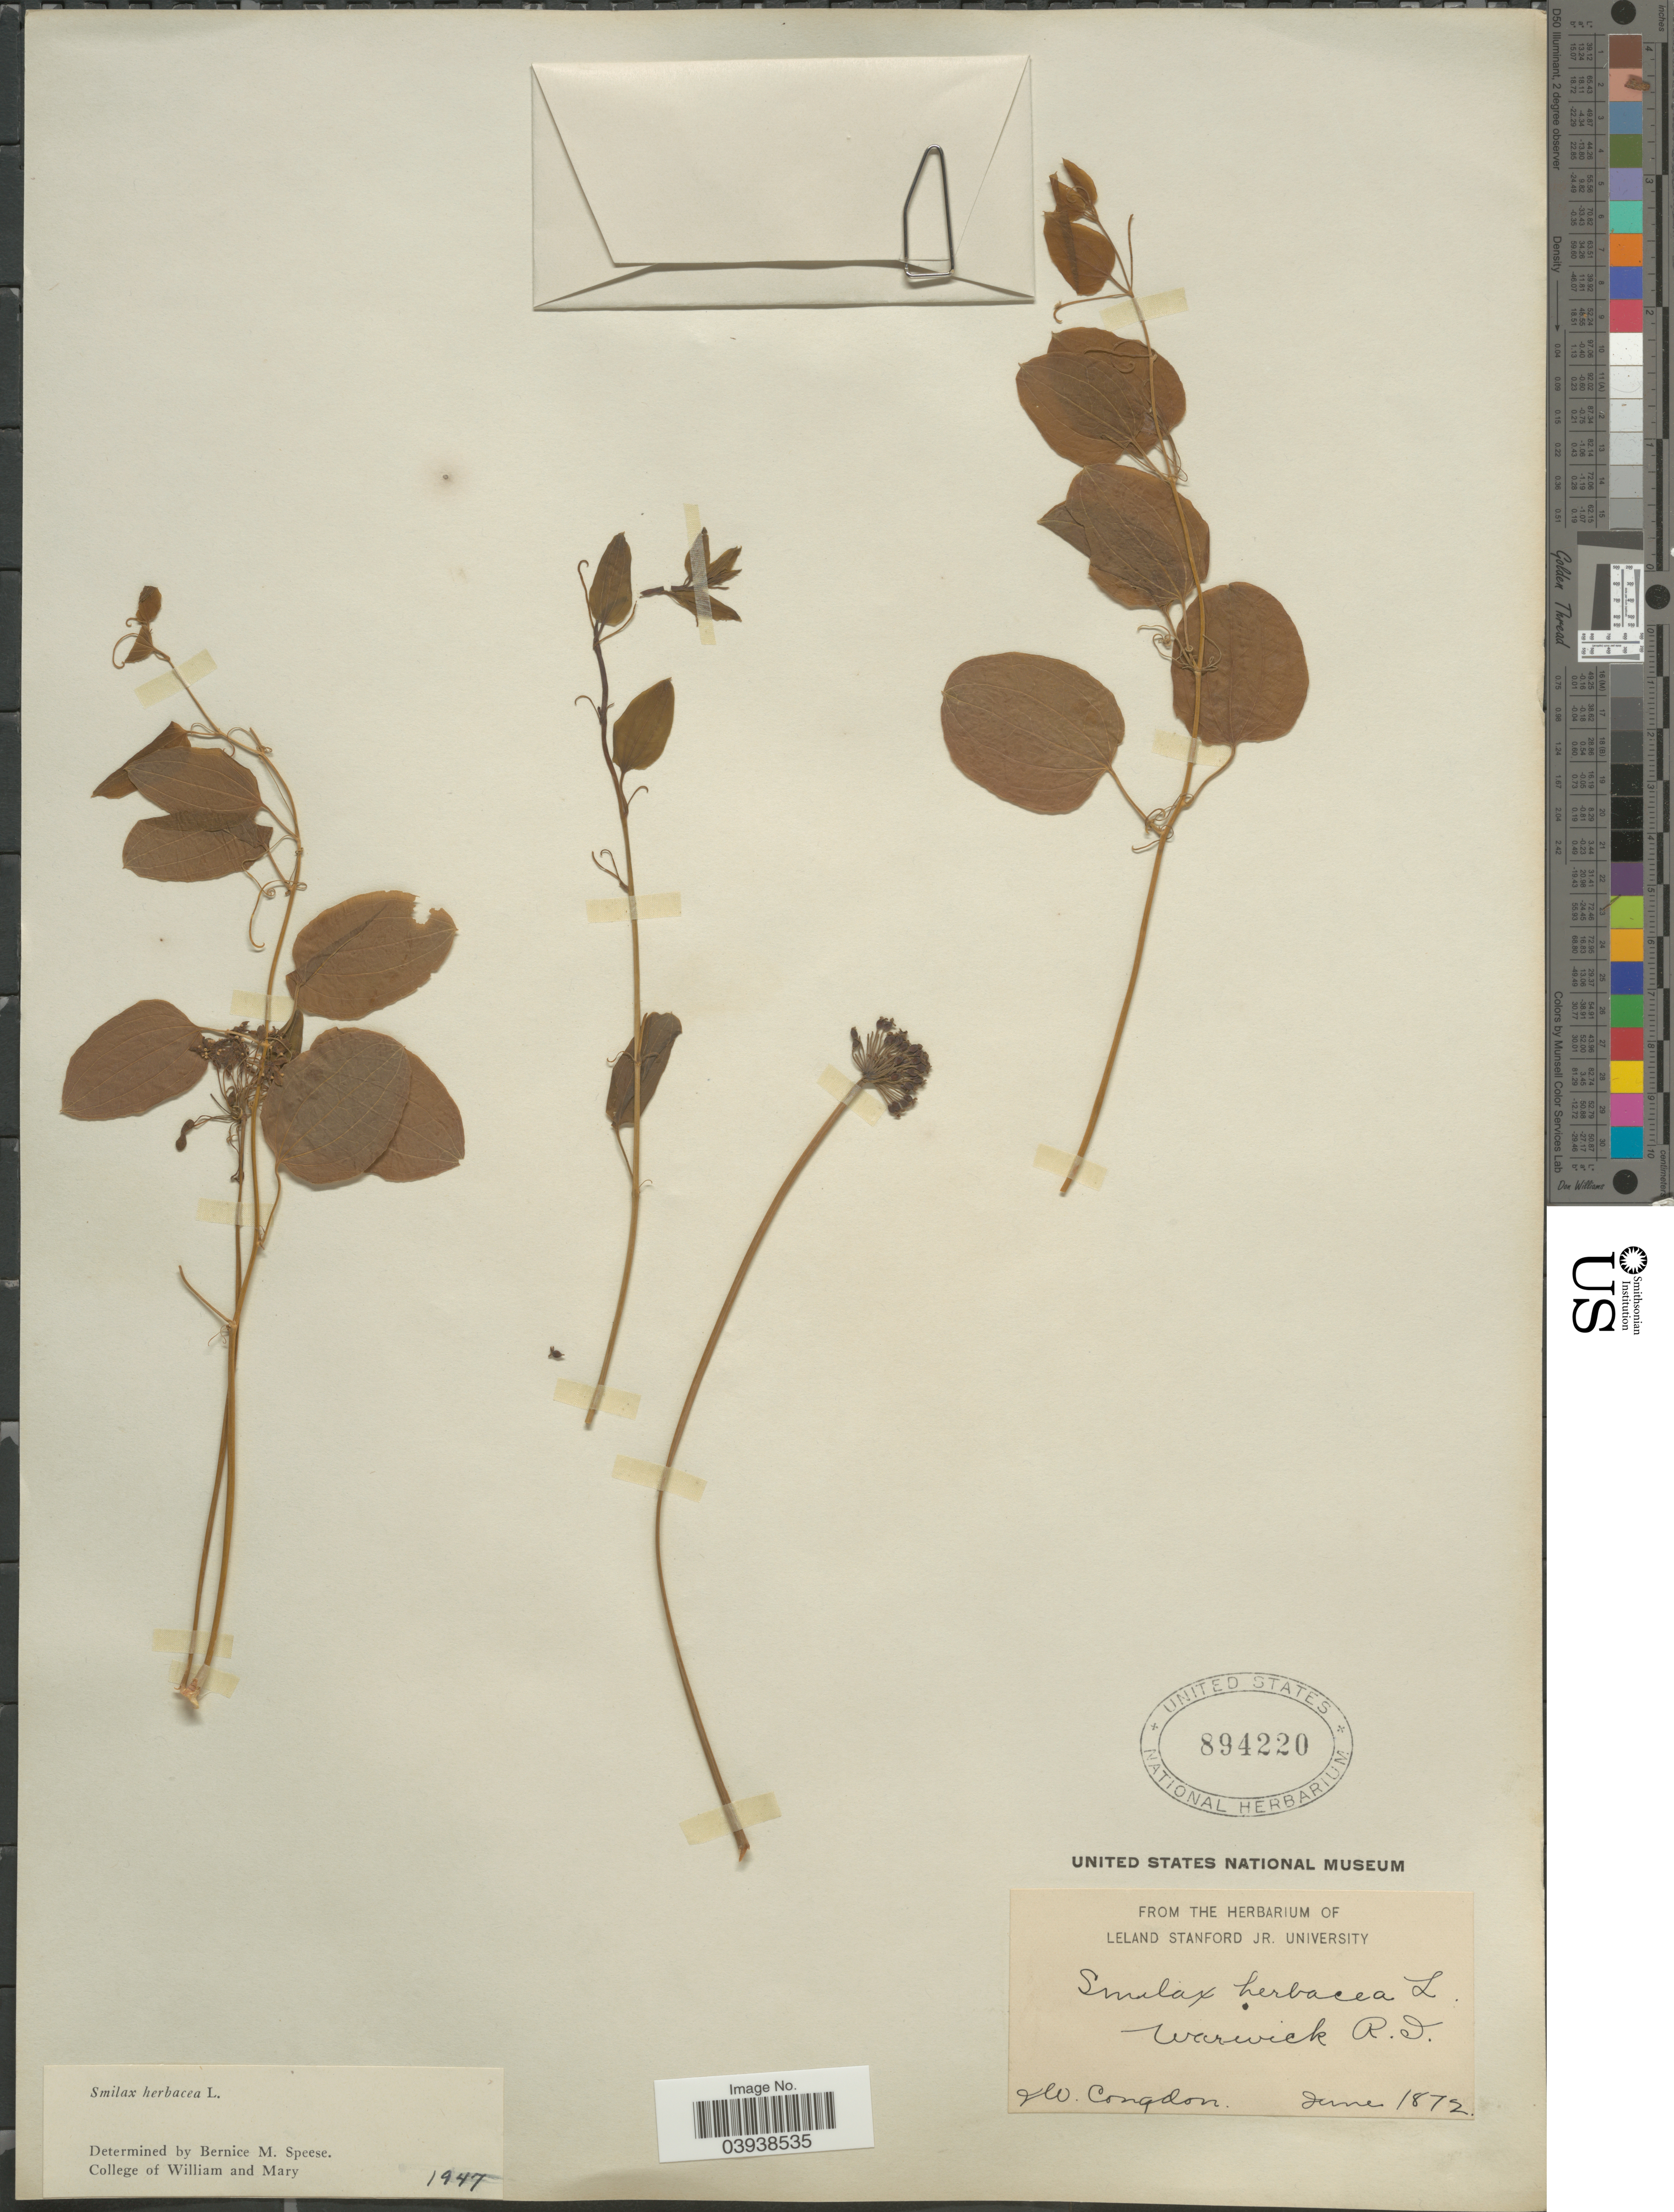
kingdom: Plantae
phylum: Tracheophyta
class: Liliopsida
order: Liliales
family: Smilacaceae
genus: Smilax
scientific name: Smilax herbacea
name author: L.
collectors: J. W. Congdon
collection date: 1872-06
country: United States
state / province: Rhode Island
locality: Warwick.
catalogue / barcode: US 894220